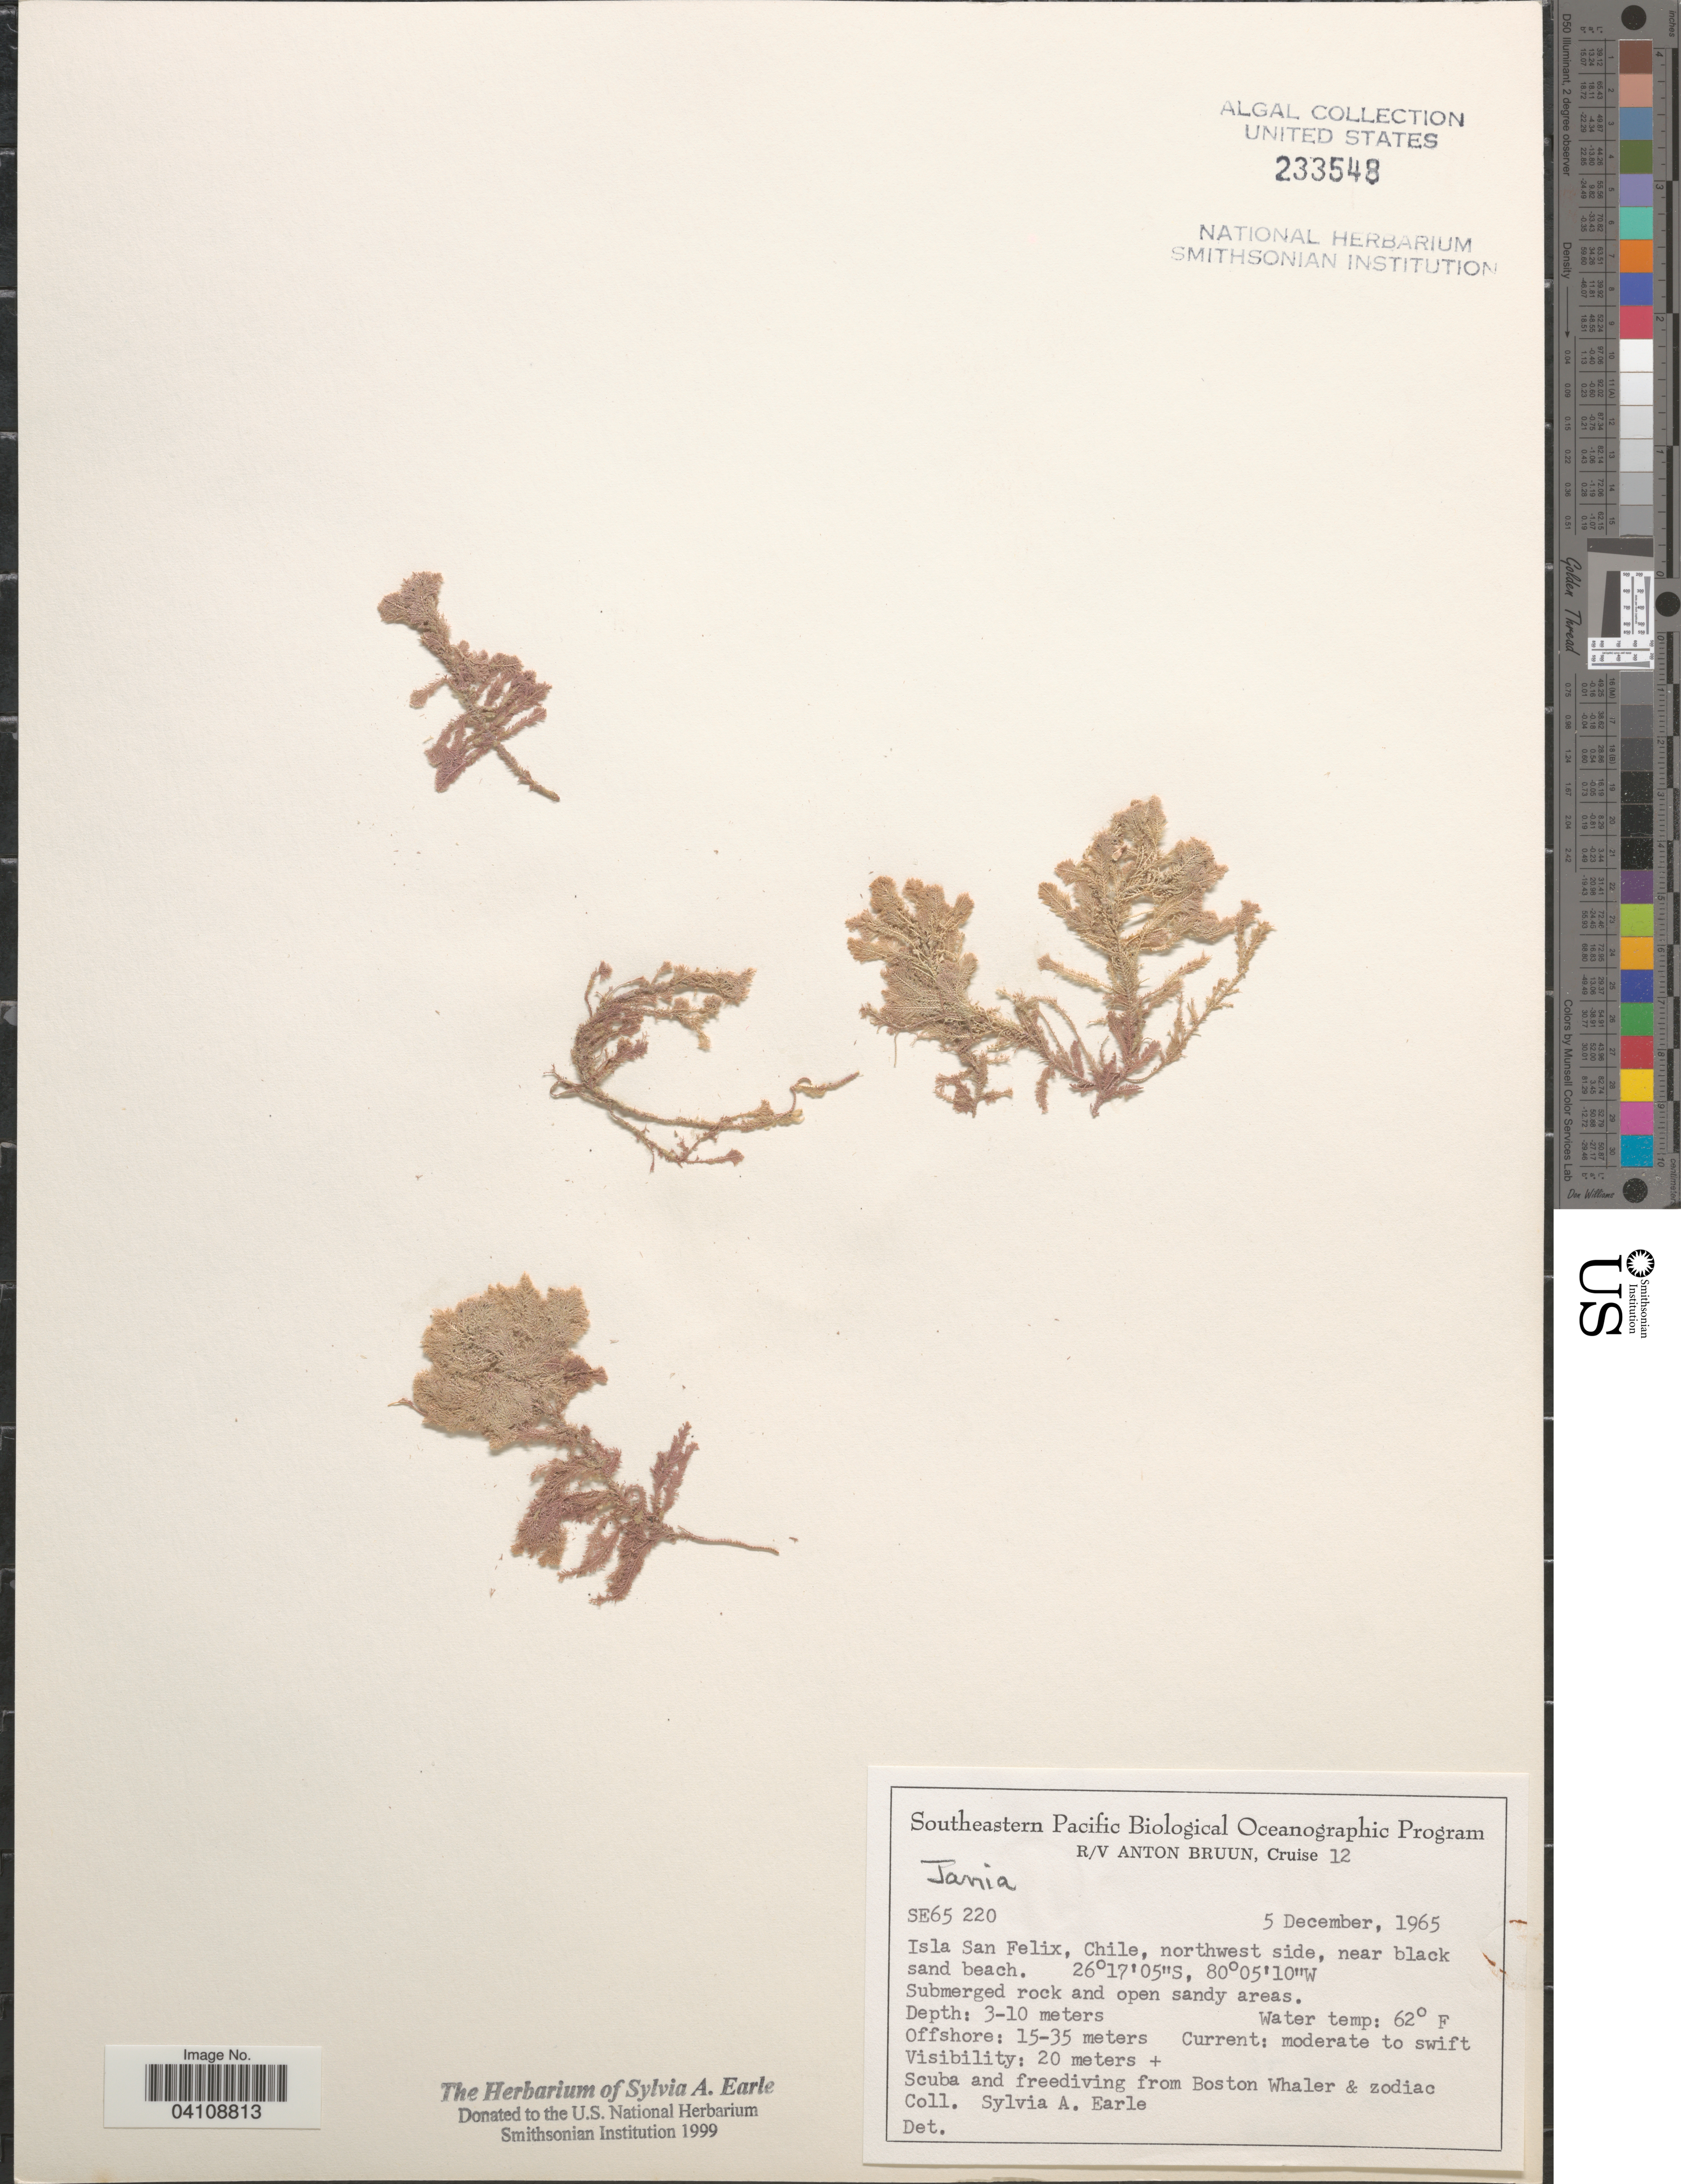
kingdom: Plantae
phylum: Rhodophyta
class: Florideophyceae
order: Corallinales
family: Corallinaceae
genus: Jania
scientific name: Jania sp.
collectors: S. A. Earle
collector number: SE65220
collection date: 1965-12-05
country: Chile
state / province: Atacama (III)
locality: Isla San Felix, northwest side, near black sand beach.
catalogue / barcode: US 233548